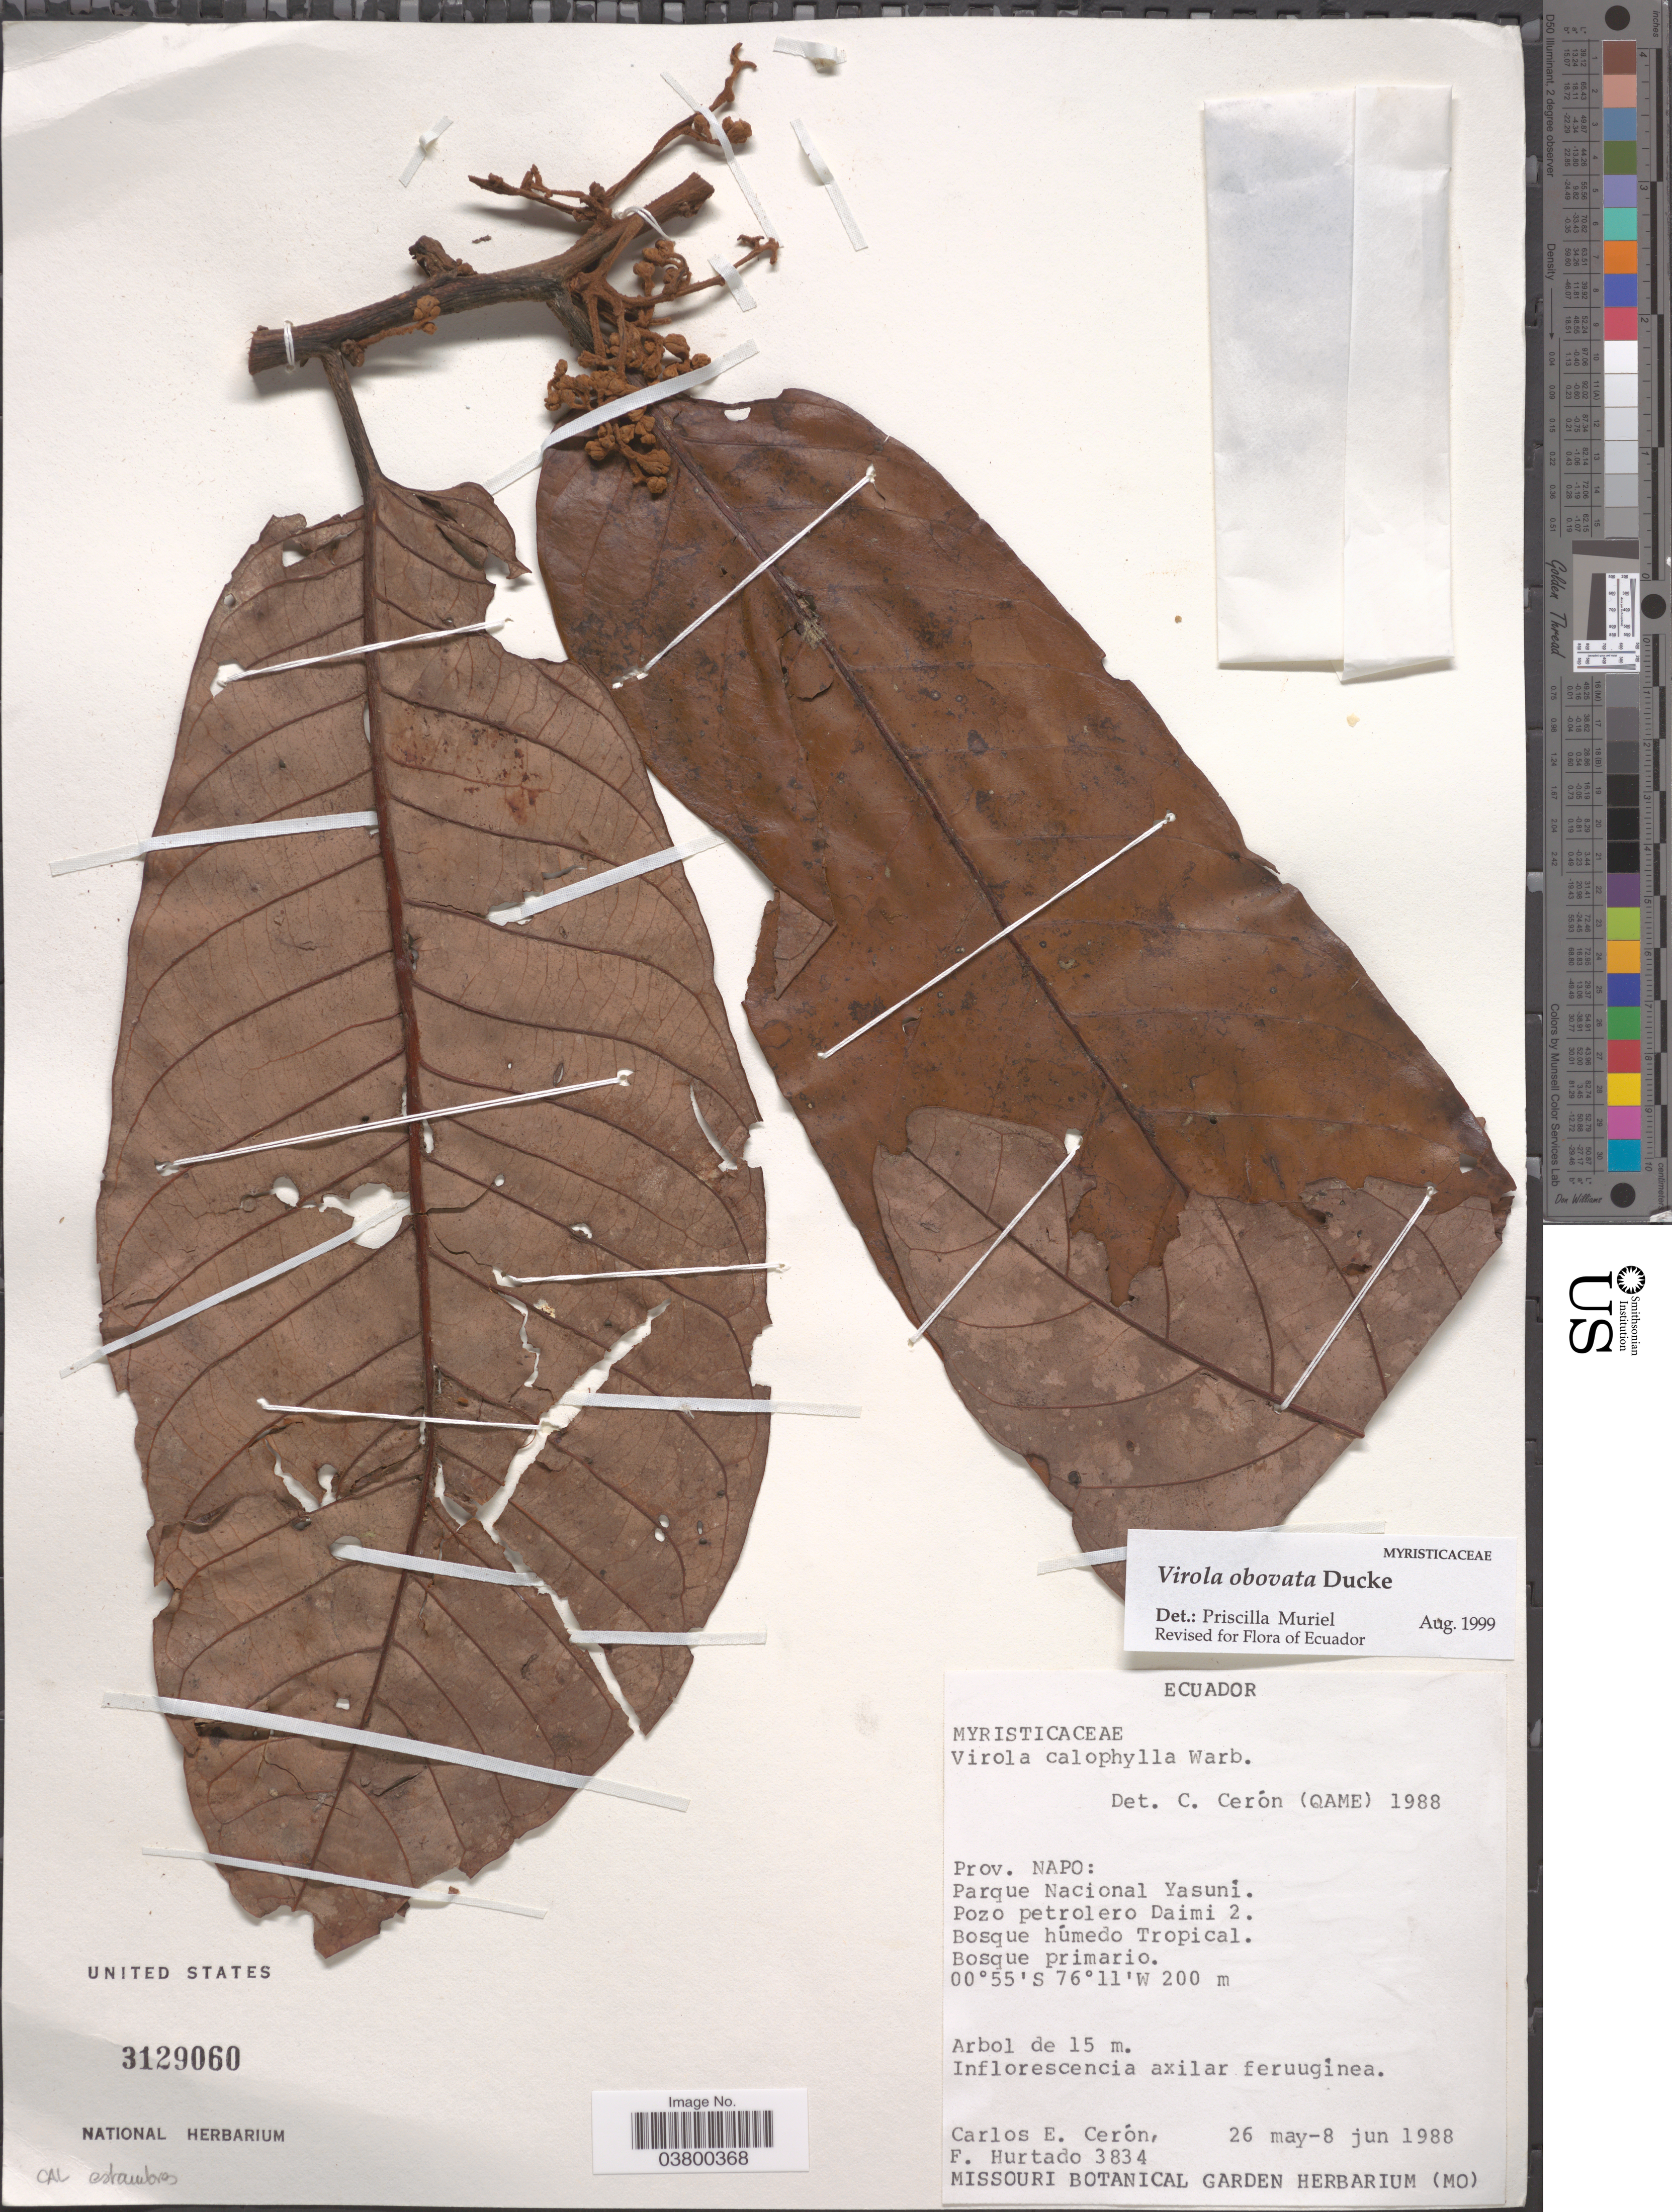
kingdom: Plantae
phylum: Tracheophyta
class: Magnoliopsida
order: Magnoliales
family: Myristicaceae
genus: Virola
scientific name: Virola obovata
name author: Ducke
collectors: C. E. Cerón M. & F. Hurtado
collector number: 3834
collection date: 1988-05-26/1988-06-08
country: Ecuador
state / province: Napo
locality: Parque Nacional Yasuni. Pozo petrolero Daimi 2. Bosque húmedo Tropical.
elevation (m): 200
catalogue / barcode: US 3129060